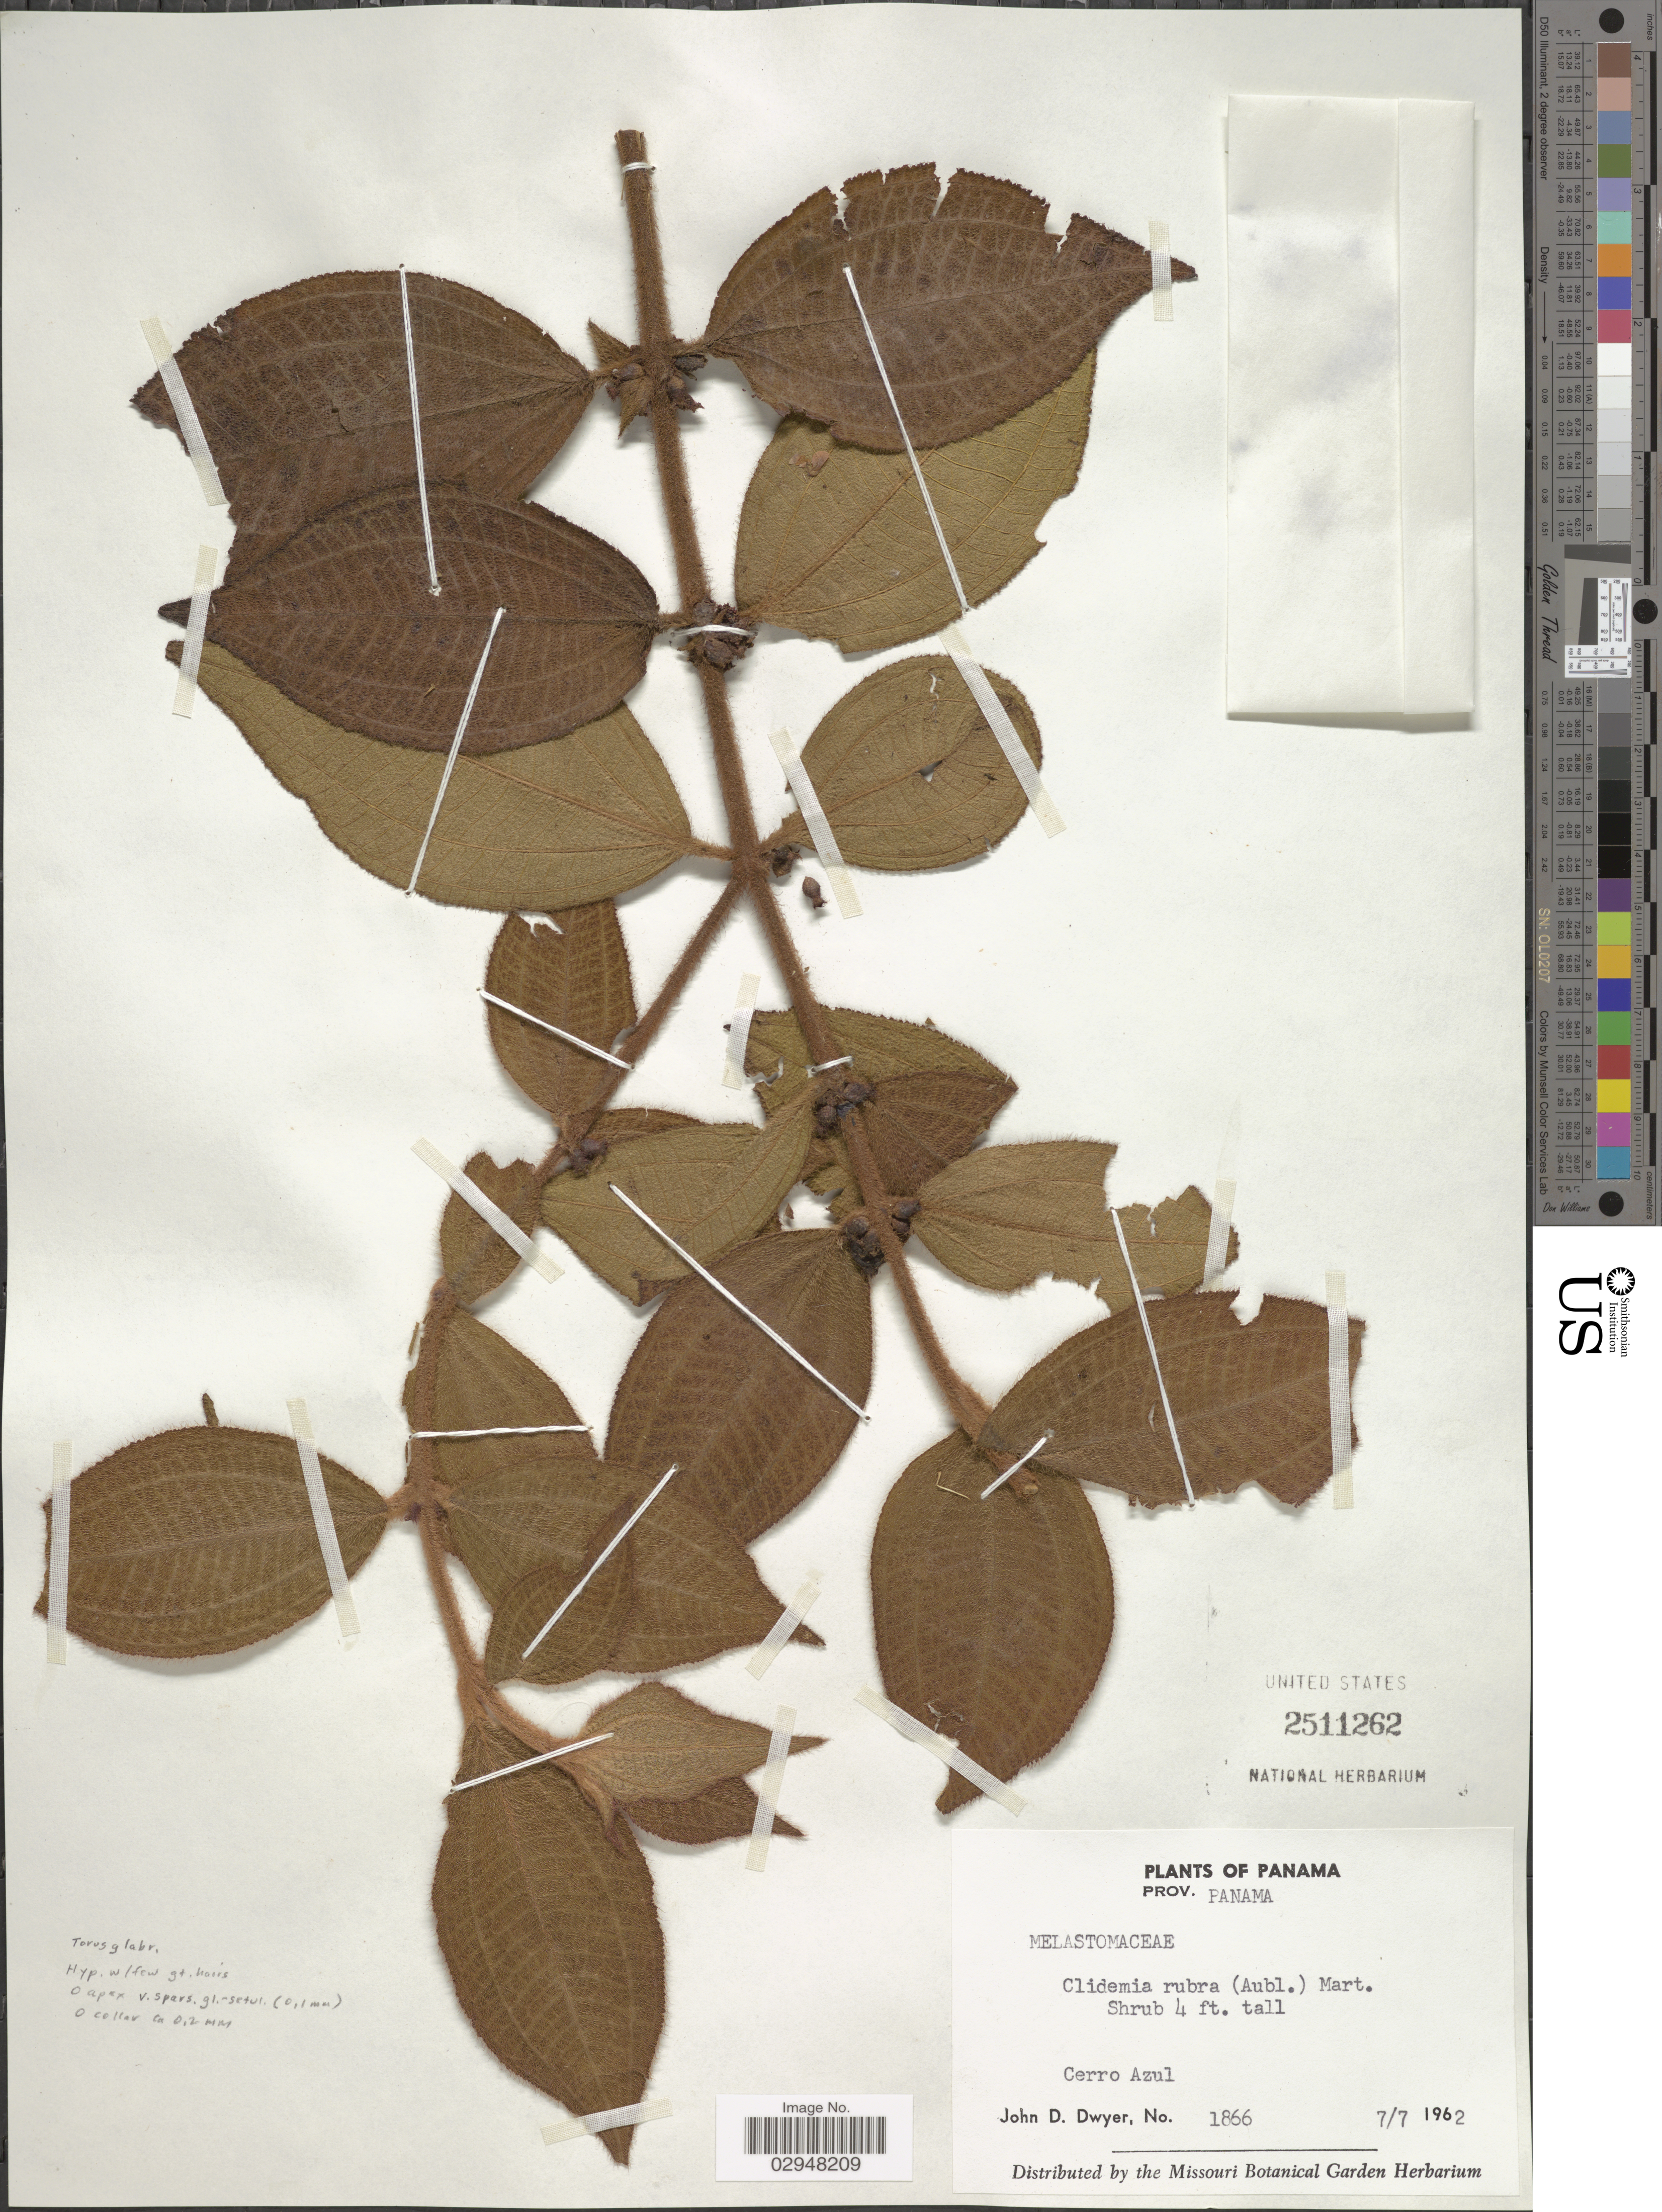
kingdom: Plantae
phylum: Tracheophyta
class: Magnoliopsida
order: Myrtales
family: Melastomataceae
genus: Clidemia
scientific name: Clidemia rubra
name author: (Aubl.) Mart.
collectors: J. D. Dwyer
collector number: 1866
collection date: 1962-07-07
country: Panama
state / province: Panamá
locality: Cerro Azul.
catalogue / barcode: US 2511262